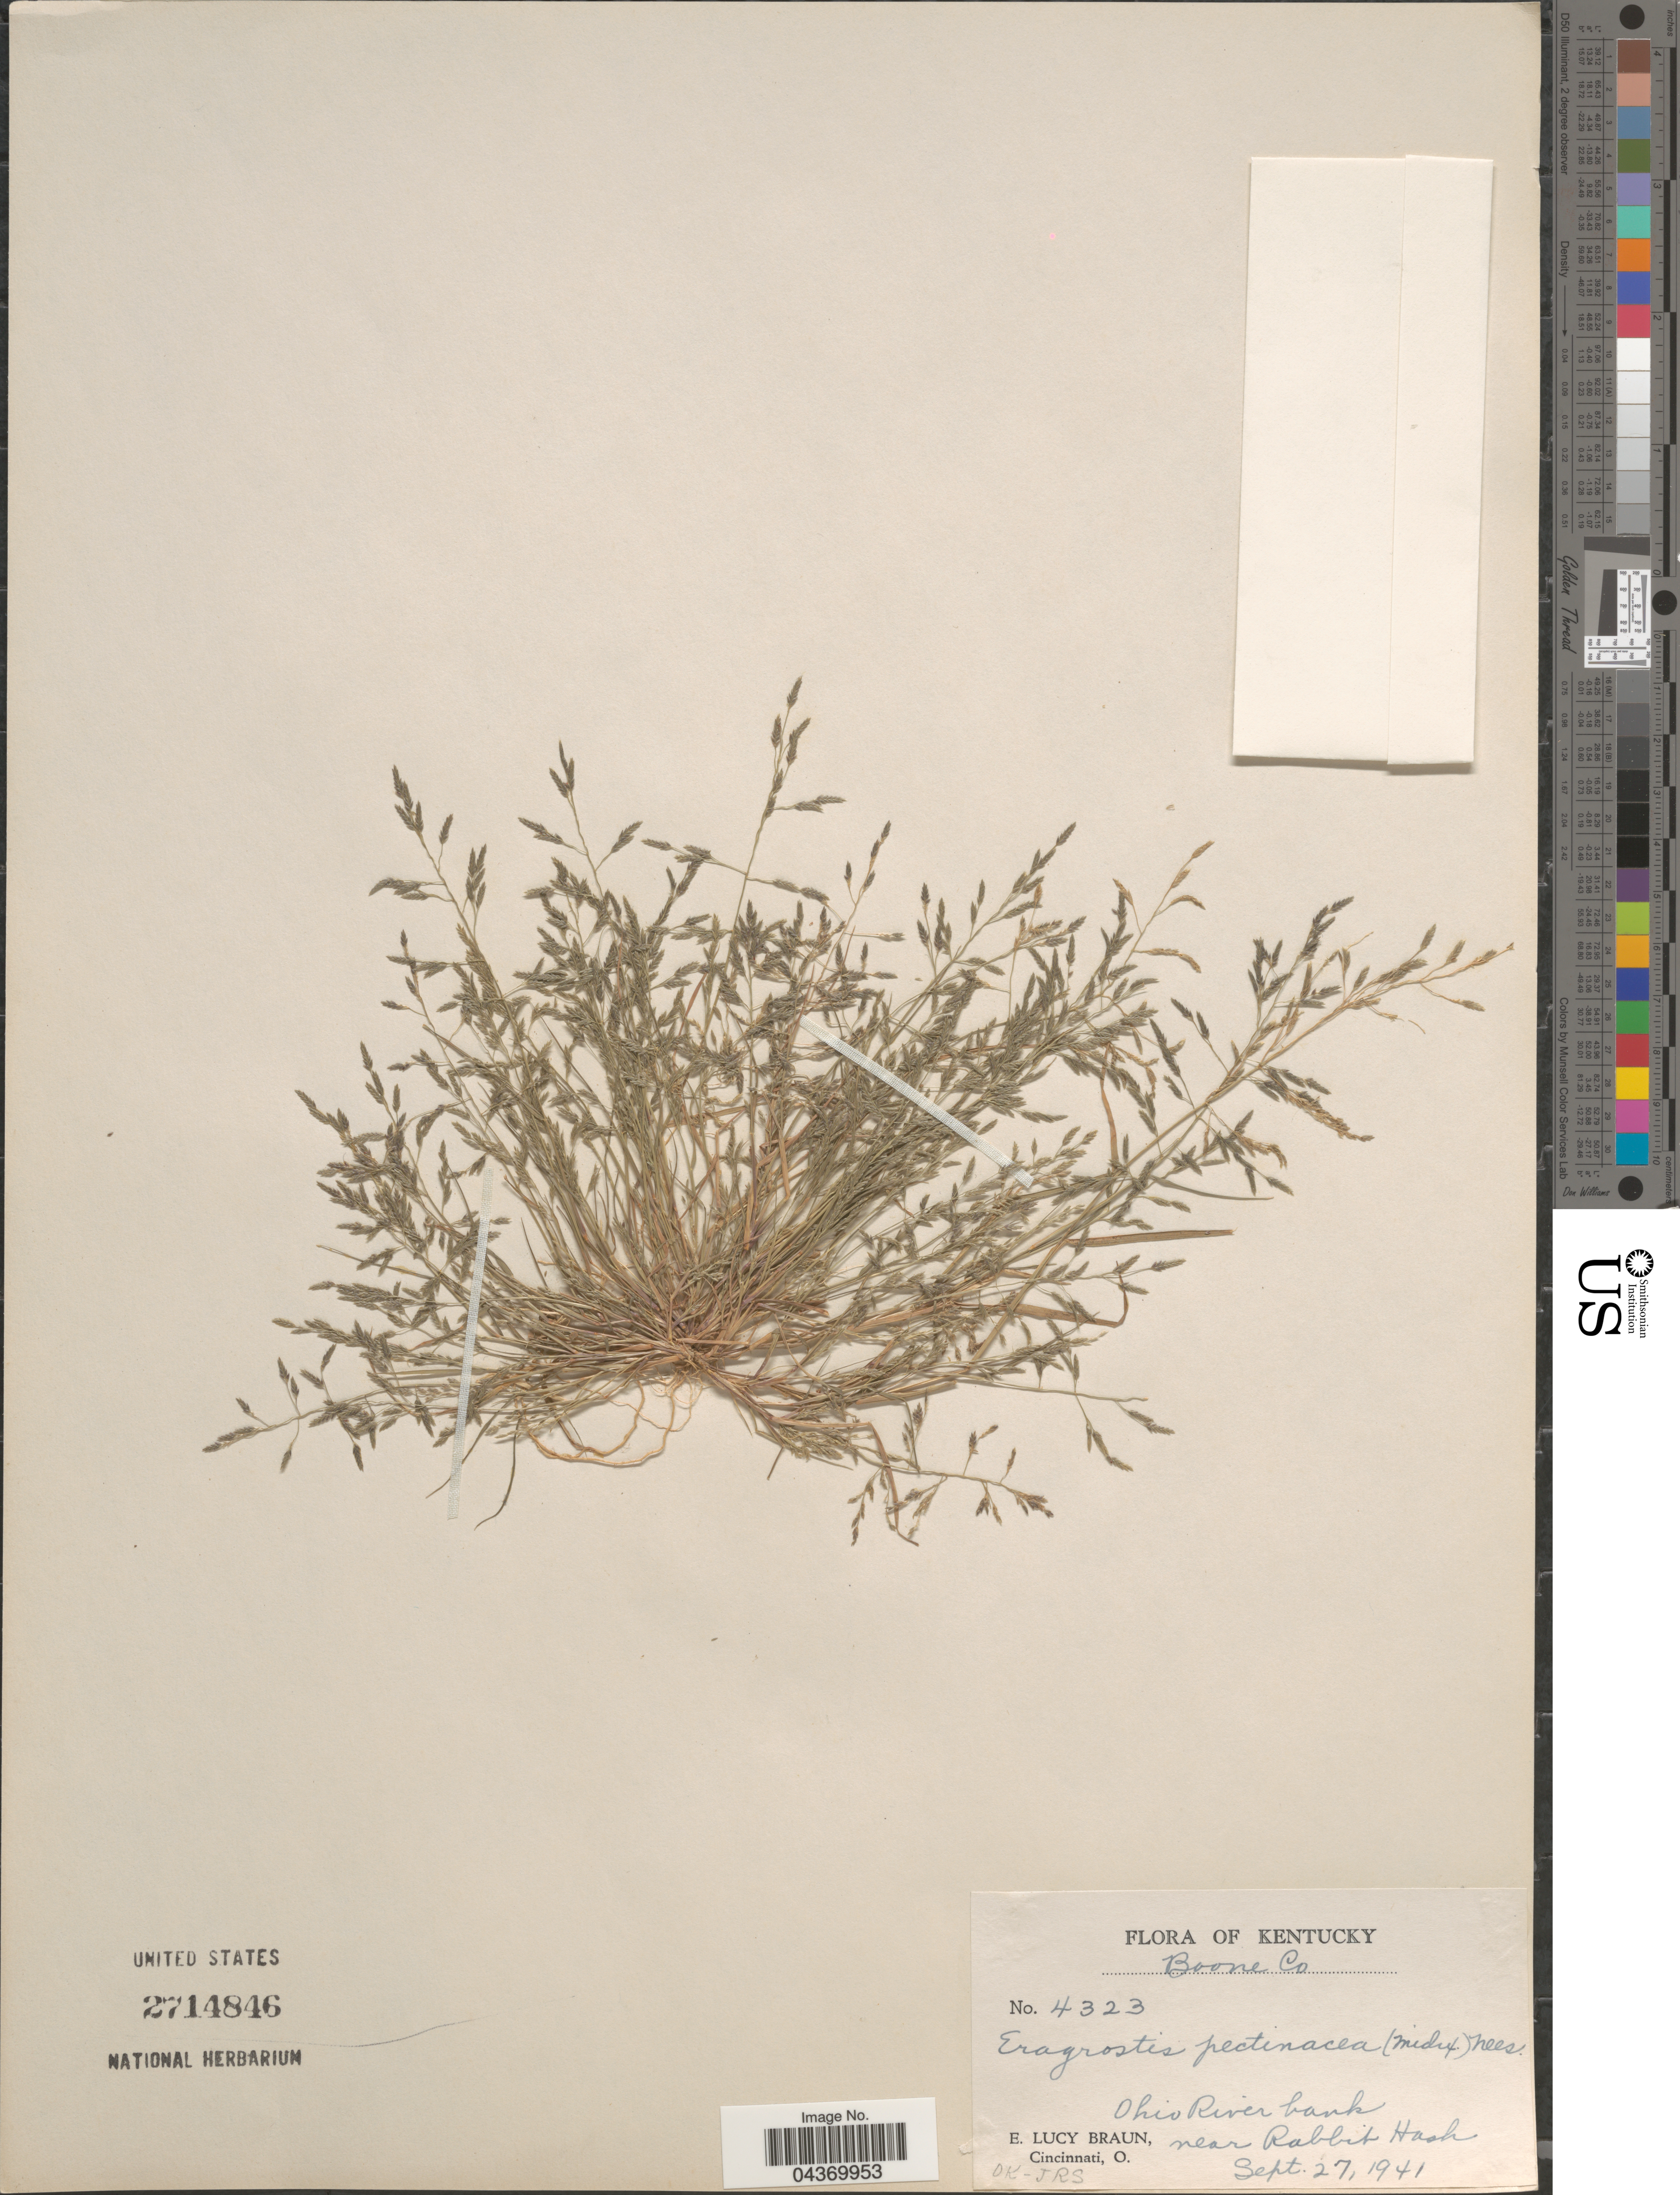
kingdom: Plantae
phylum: Tracheophyta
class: Liliopsida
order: Poales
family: Poaceae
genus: Eragrostis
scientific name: Eragrostis pectinacea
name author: (Michx.) Nees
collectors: E. L. Braun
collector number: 4323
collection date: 1941-09-27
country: United States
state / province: Kentucky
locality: Boone Co. Ohio River bank near Rabbit Hash.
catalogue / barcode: US 2714846